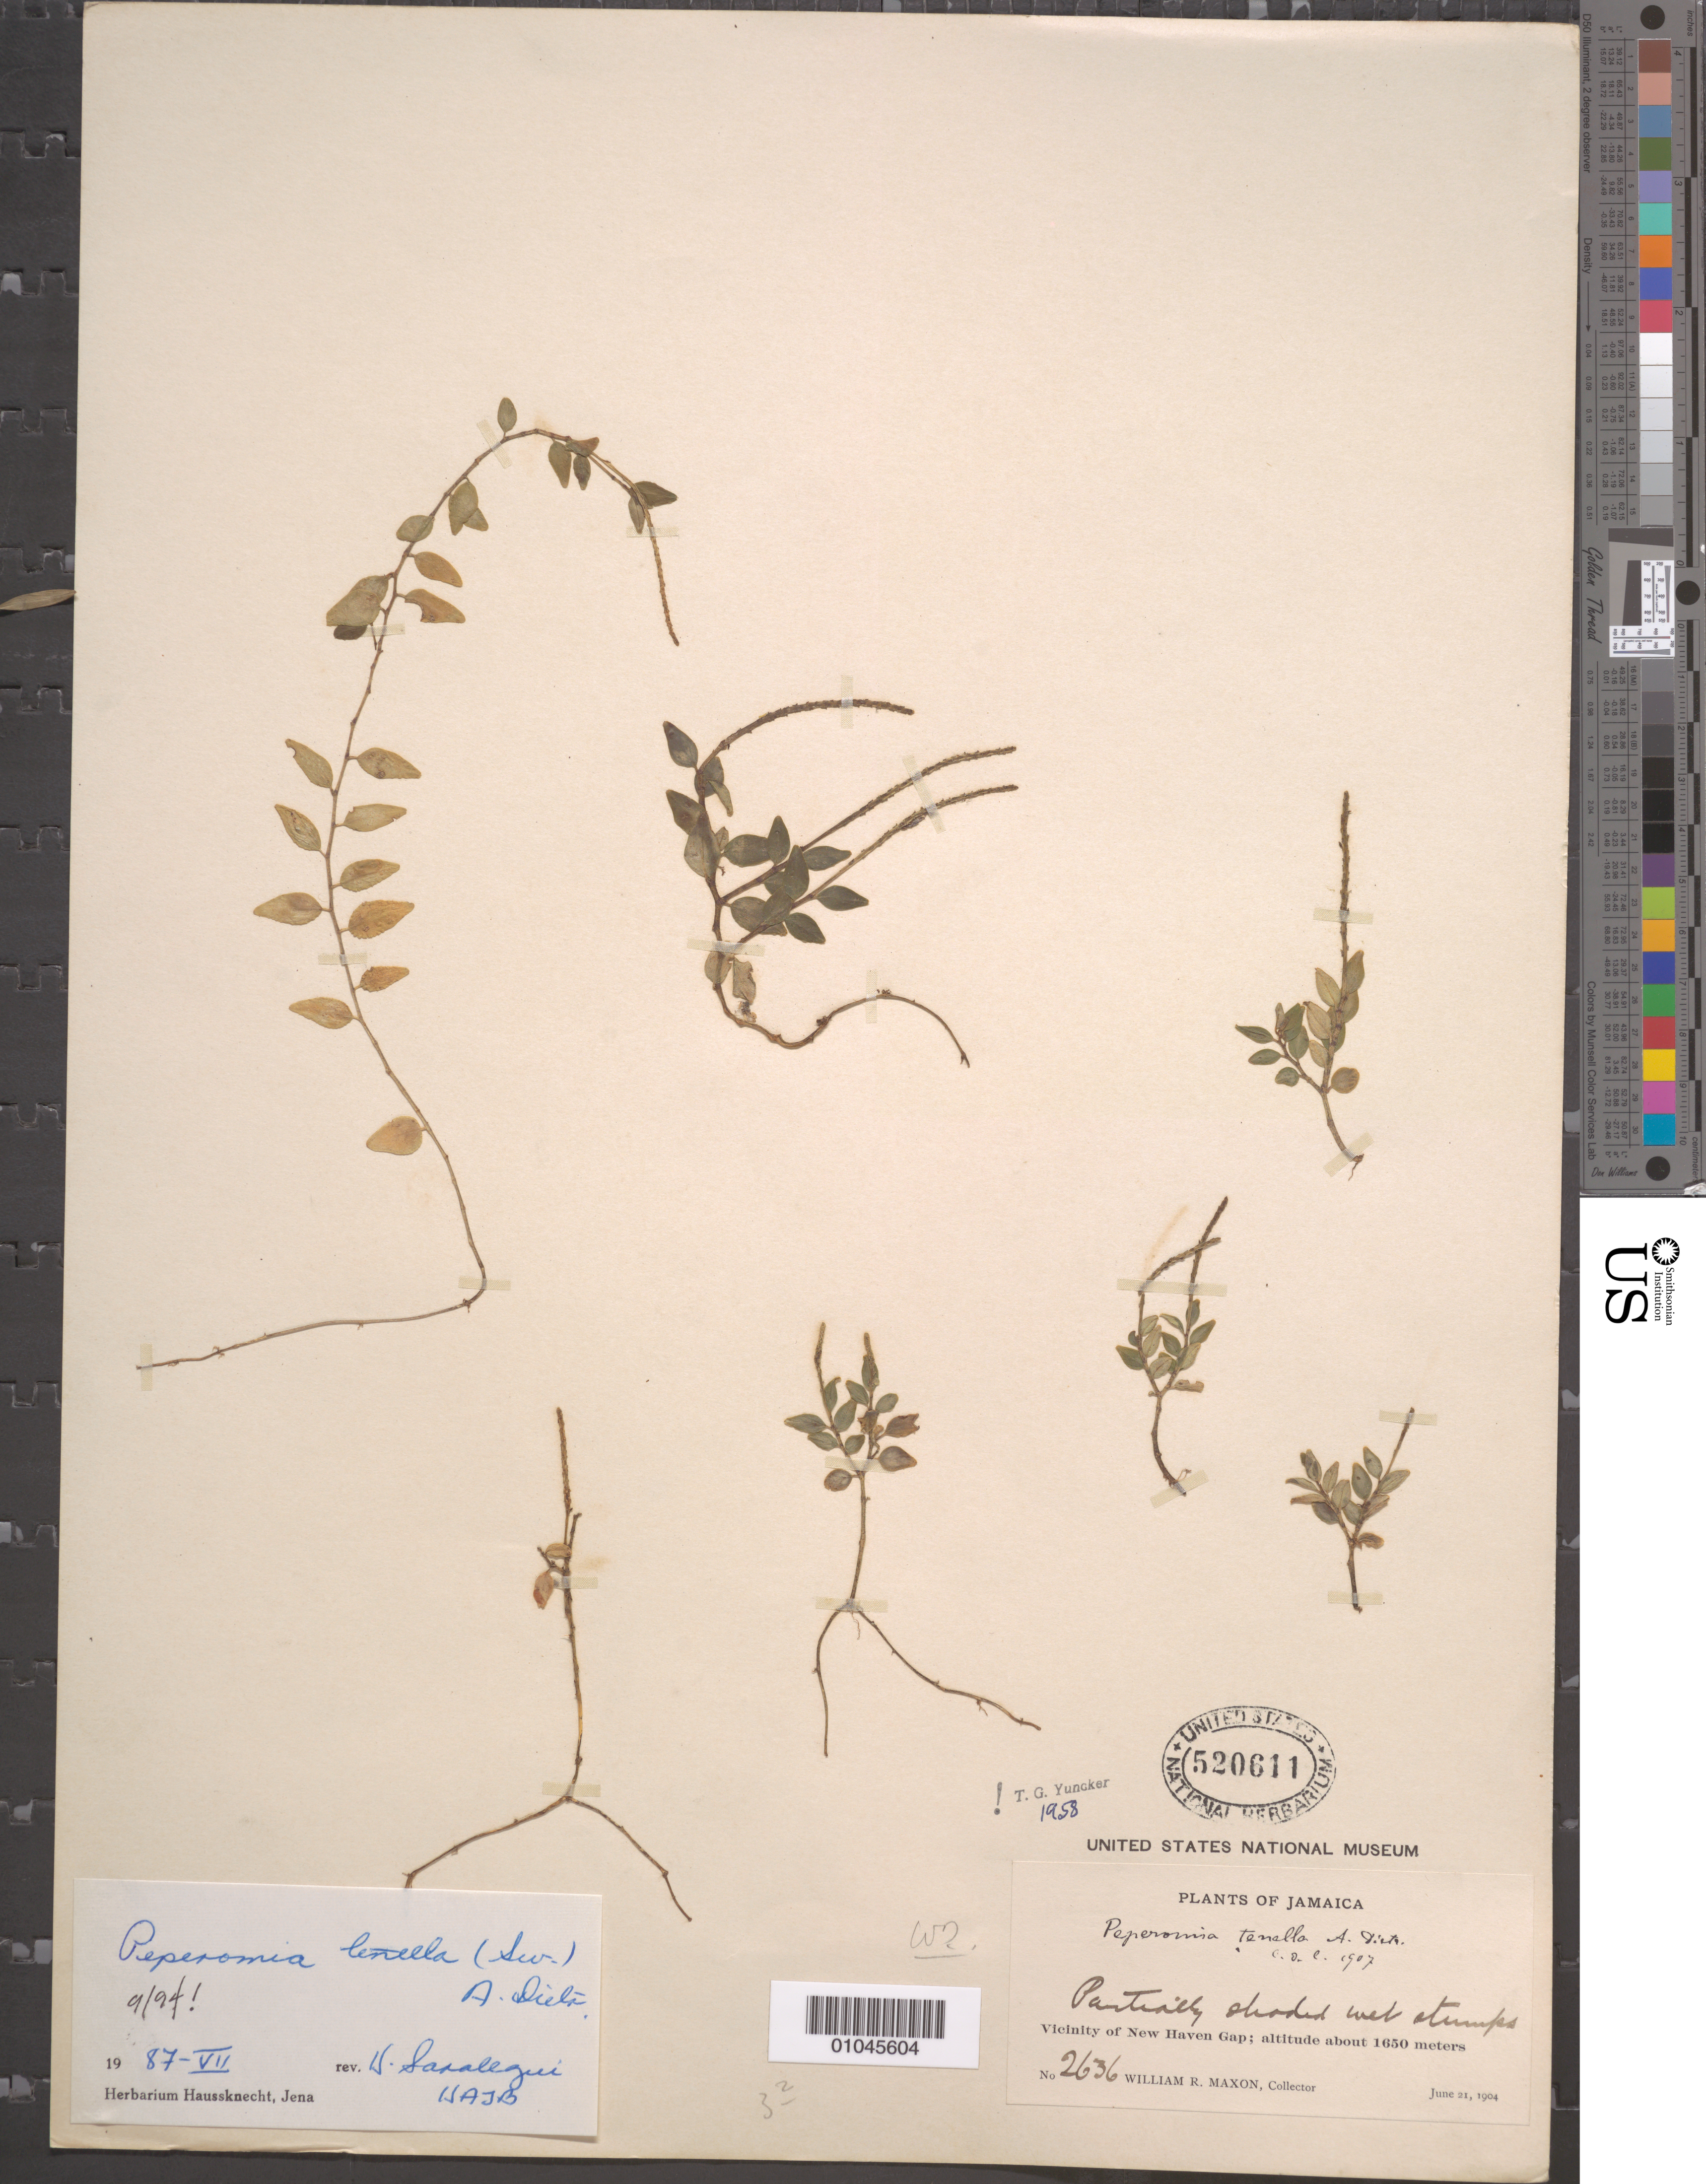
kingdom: Plantae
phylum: Tracheophyta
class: Magnoliopsida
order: Piperales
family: Piperaceae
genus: Peperomia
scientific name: Peperomia tenella var. tenella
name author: (Sw.) A. Dietr.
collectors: W. R. Maxon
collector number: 2636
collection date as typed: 21 Jun 1904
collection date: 1904-06-21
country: Jamaica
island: Jamaica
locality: Vicinity of Haven Gap. Partially shaded wet stump.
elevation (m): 1650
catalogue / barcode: US 520611